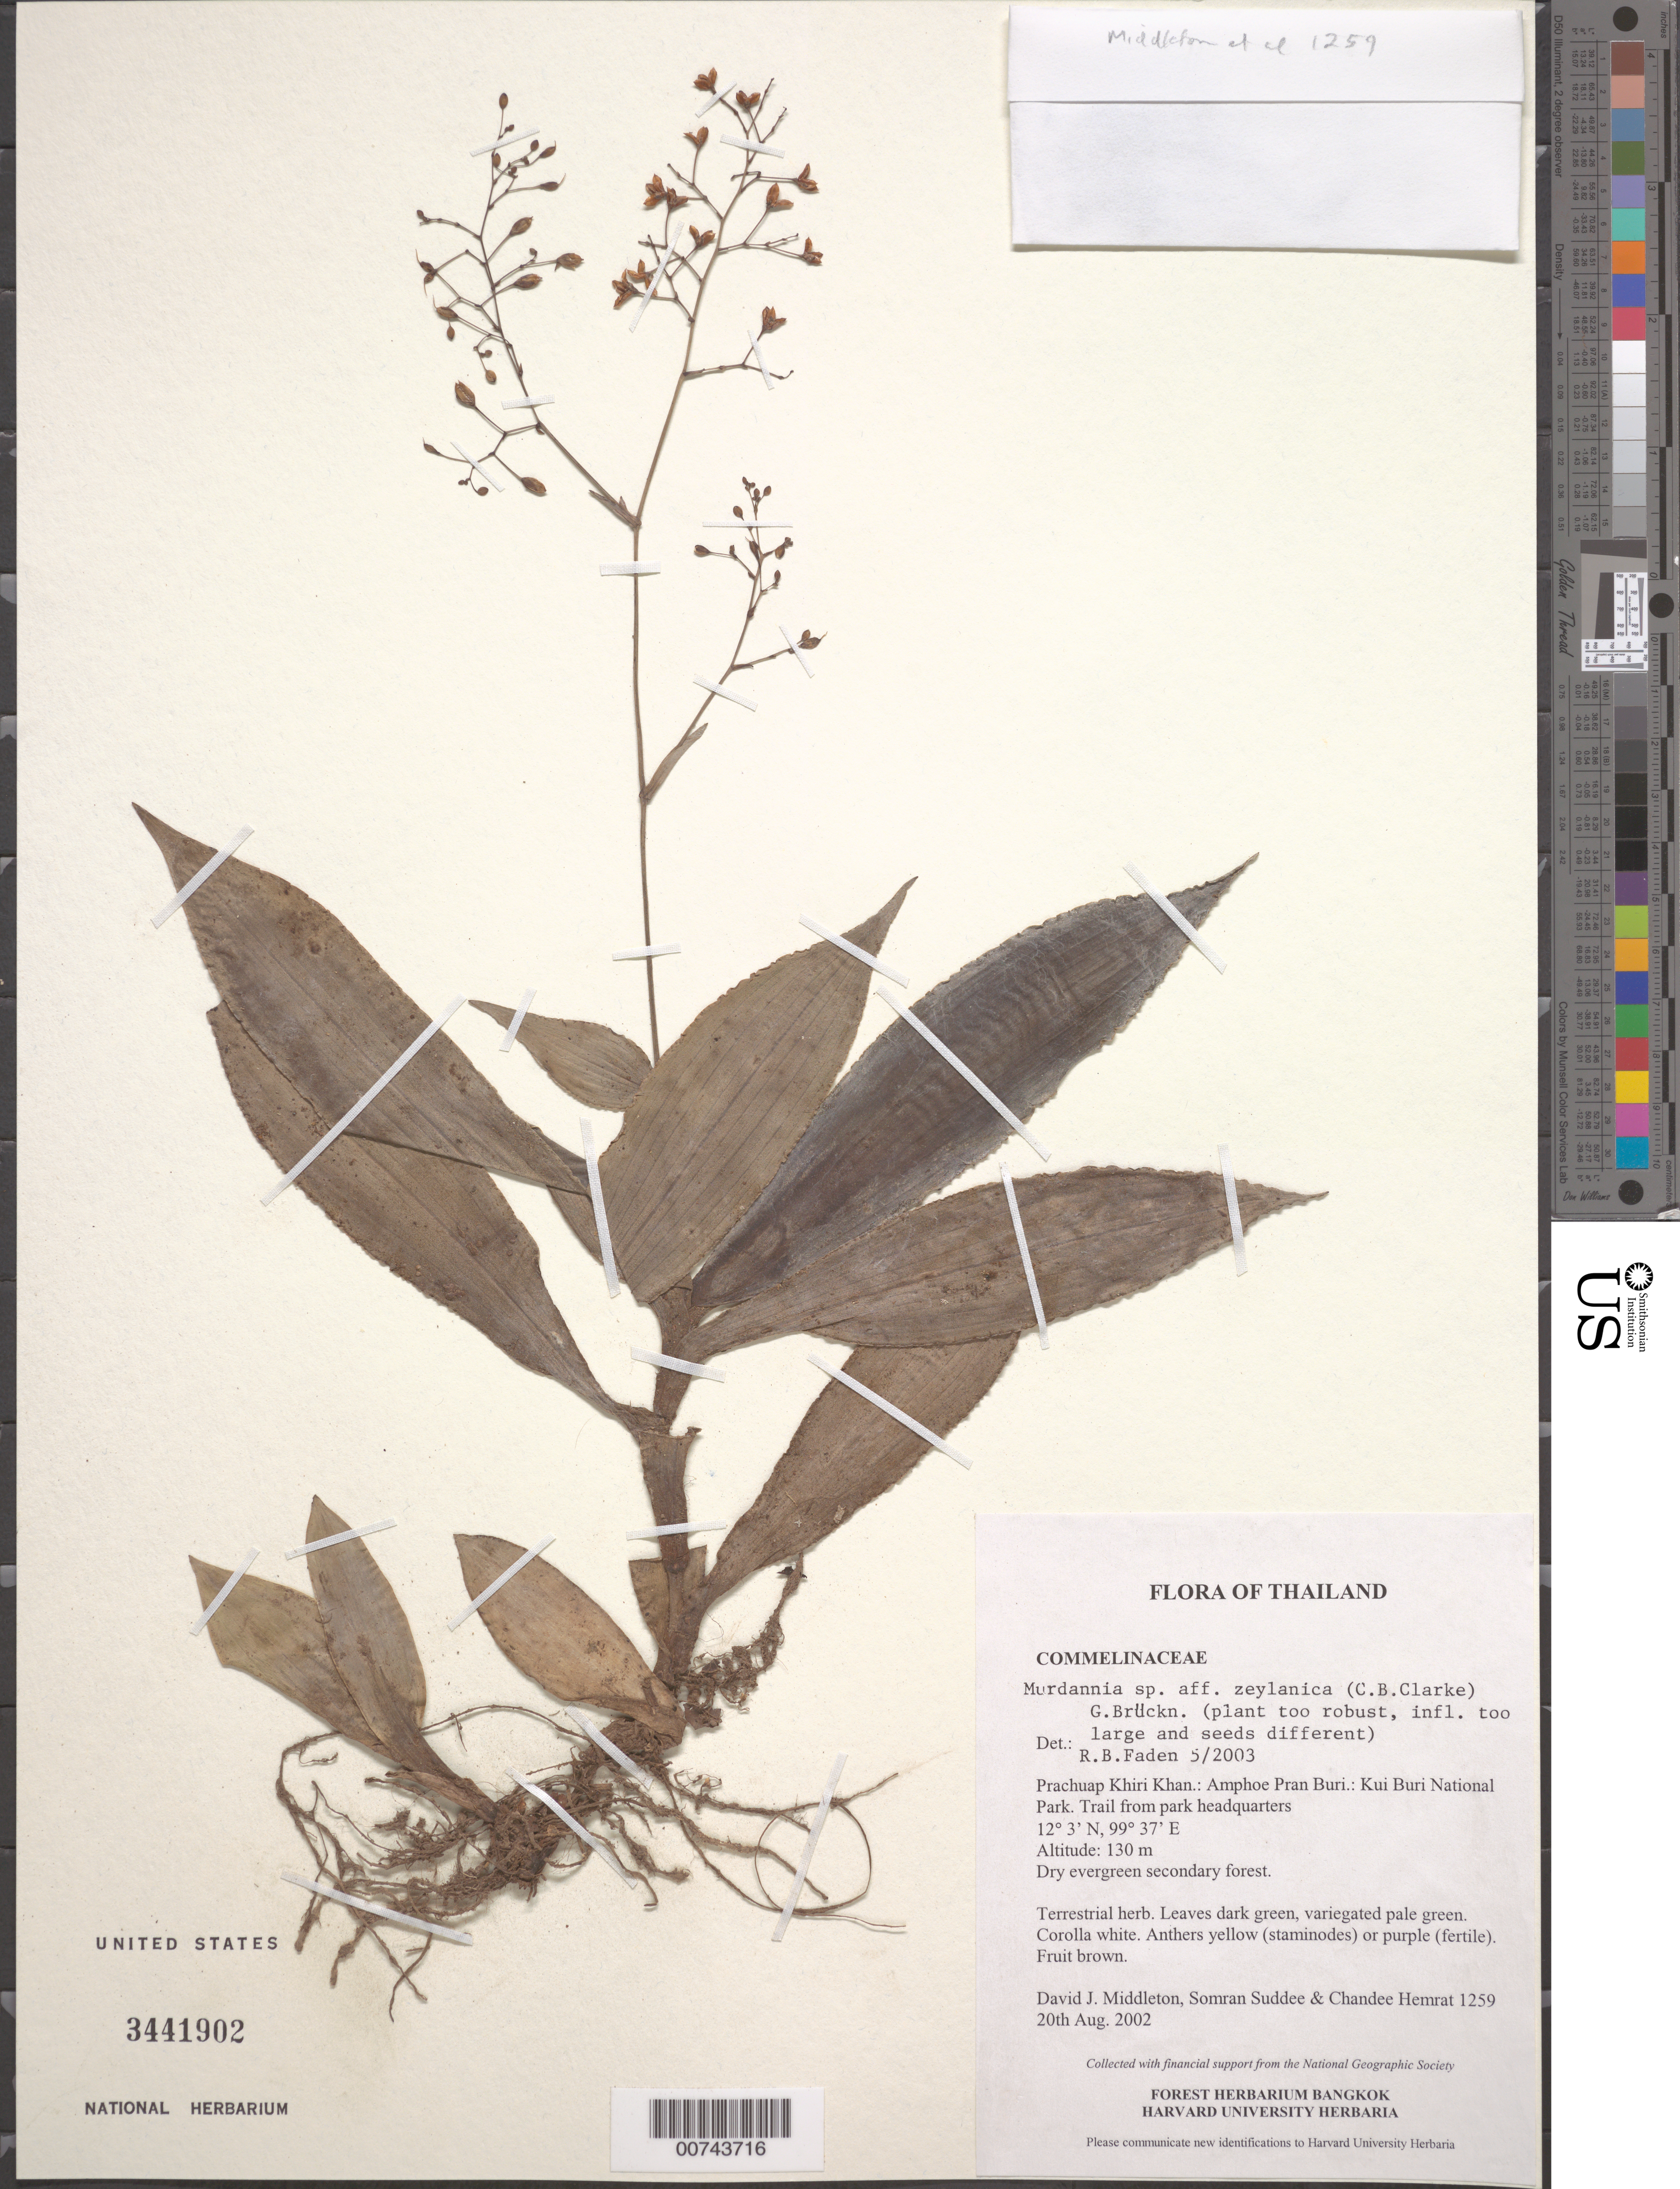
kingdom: Plantae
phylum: Tracheophyta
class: Liliopsida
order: Commelinales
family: Commelinaceae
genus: Murdannia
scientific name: Murdannia zeylanica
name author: (C.B. Clarke) G. Brückn.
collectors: D. J. Middleton, S. Suddee & C. Hemrat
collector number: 1259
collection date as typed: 20 Aug 2002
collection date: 2002-08-20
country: Thailand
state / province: Prachuab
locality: Khiri Khan, Amphoe Pran Buri, Kui Buri National Park, trail from park headquarters.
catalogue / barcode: US 3441902